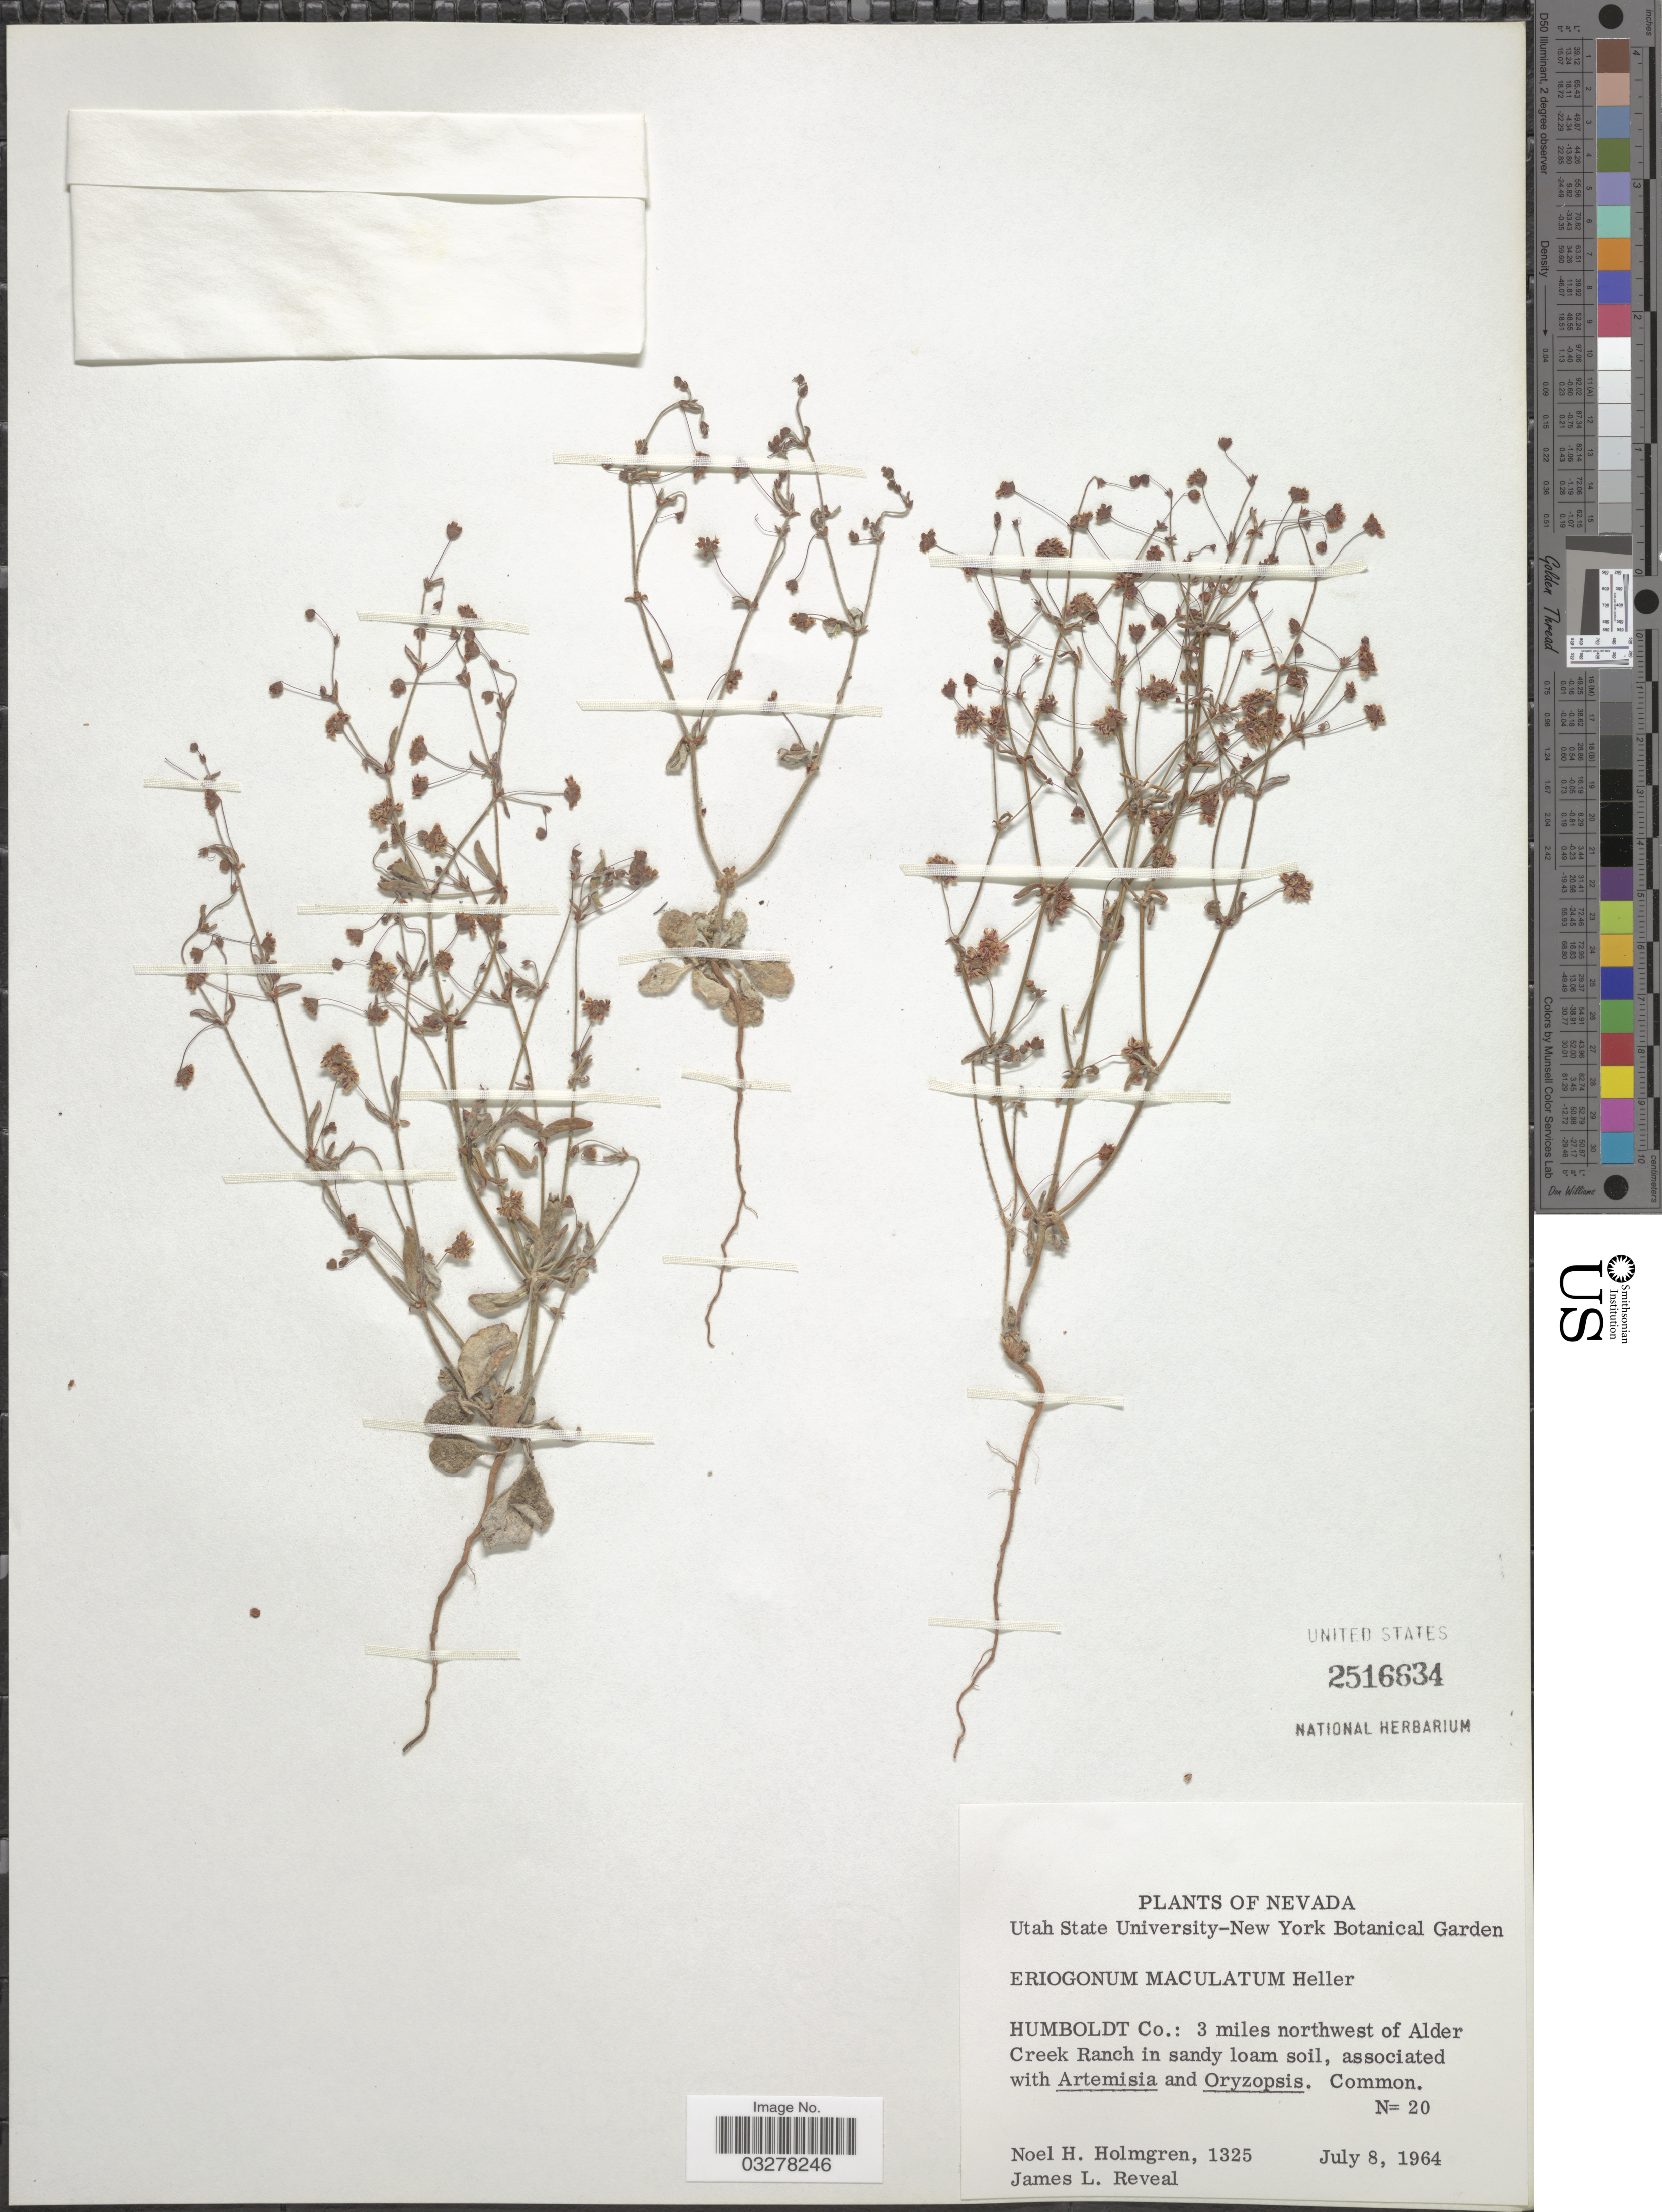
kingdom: Plantae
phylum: Tracheophyta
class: Magnoliopsida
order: Caryophyllales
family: Polygonaceae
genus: Eriogonum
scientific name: Eriogonum maculatum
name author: A. Heller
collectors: N. H. Holmgren & J. L. Reveal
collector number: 1325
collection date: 1964-07-08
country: United States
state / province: Nevada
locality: Humboldt Co.: 3 miles northwest of Alder Creek Ranch.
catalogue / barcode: US 2516634